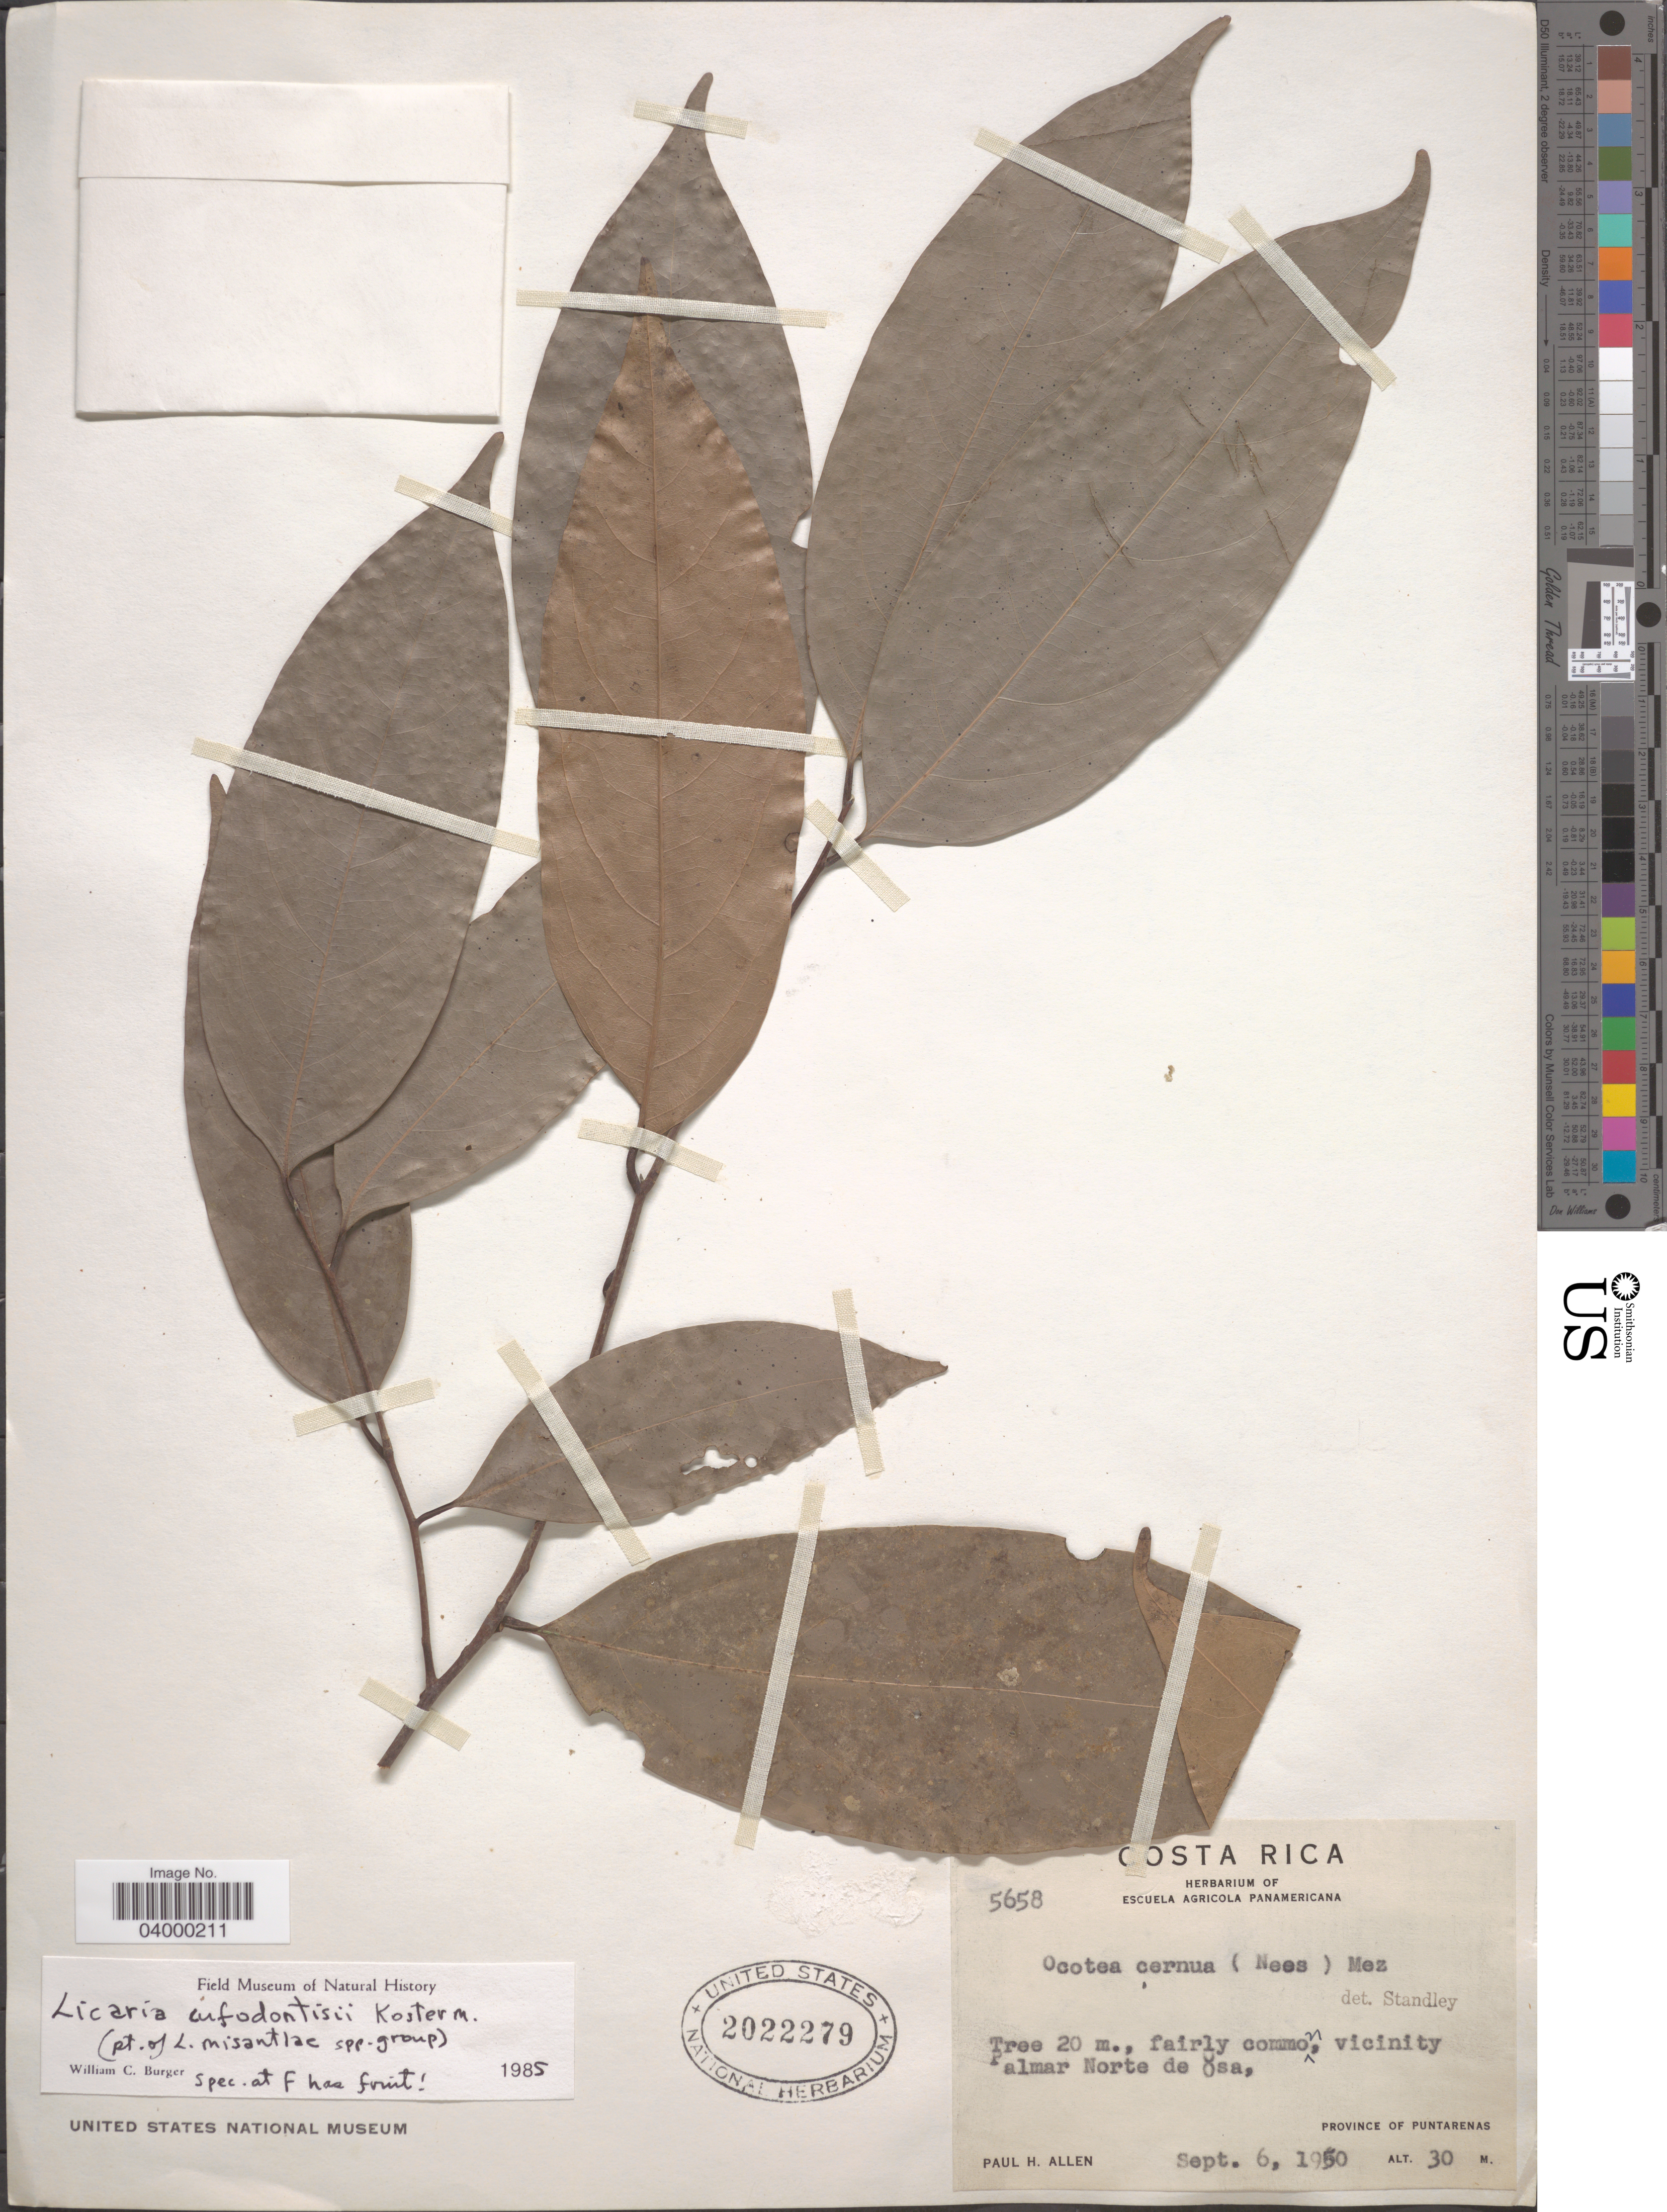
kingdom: Plantae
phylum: Tracheophyta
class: Magnoliopsida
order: Laurales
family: Lauraceae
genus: Licaria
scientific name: Licaria cufodontisii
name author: Kosterm.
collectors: P. H. Allen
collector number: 5658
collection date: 1950-09-06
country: Costa Rica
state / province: Puntarenas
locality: Vicinity Palmar Norte de Osa.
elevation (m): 30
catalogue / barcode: US 2022279